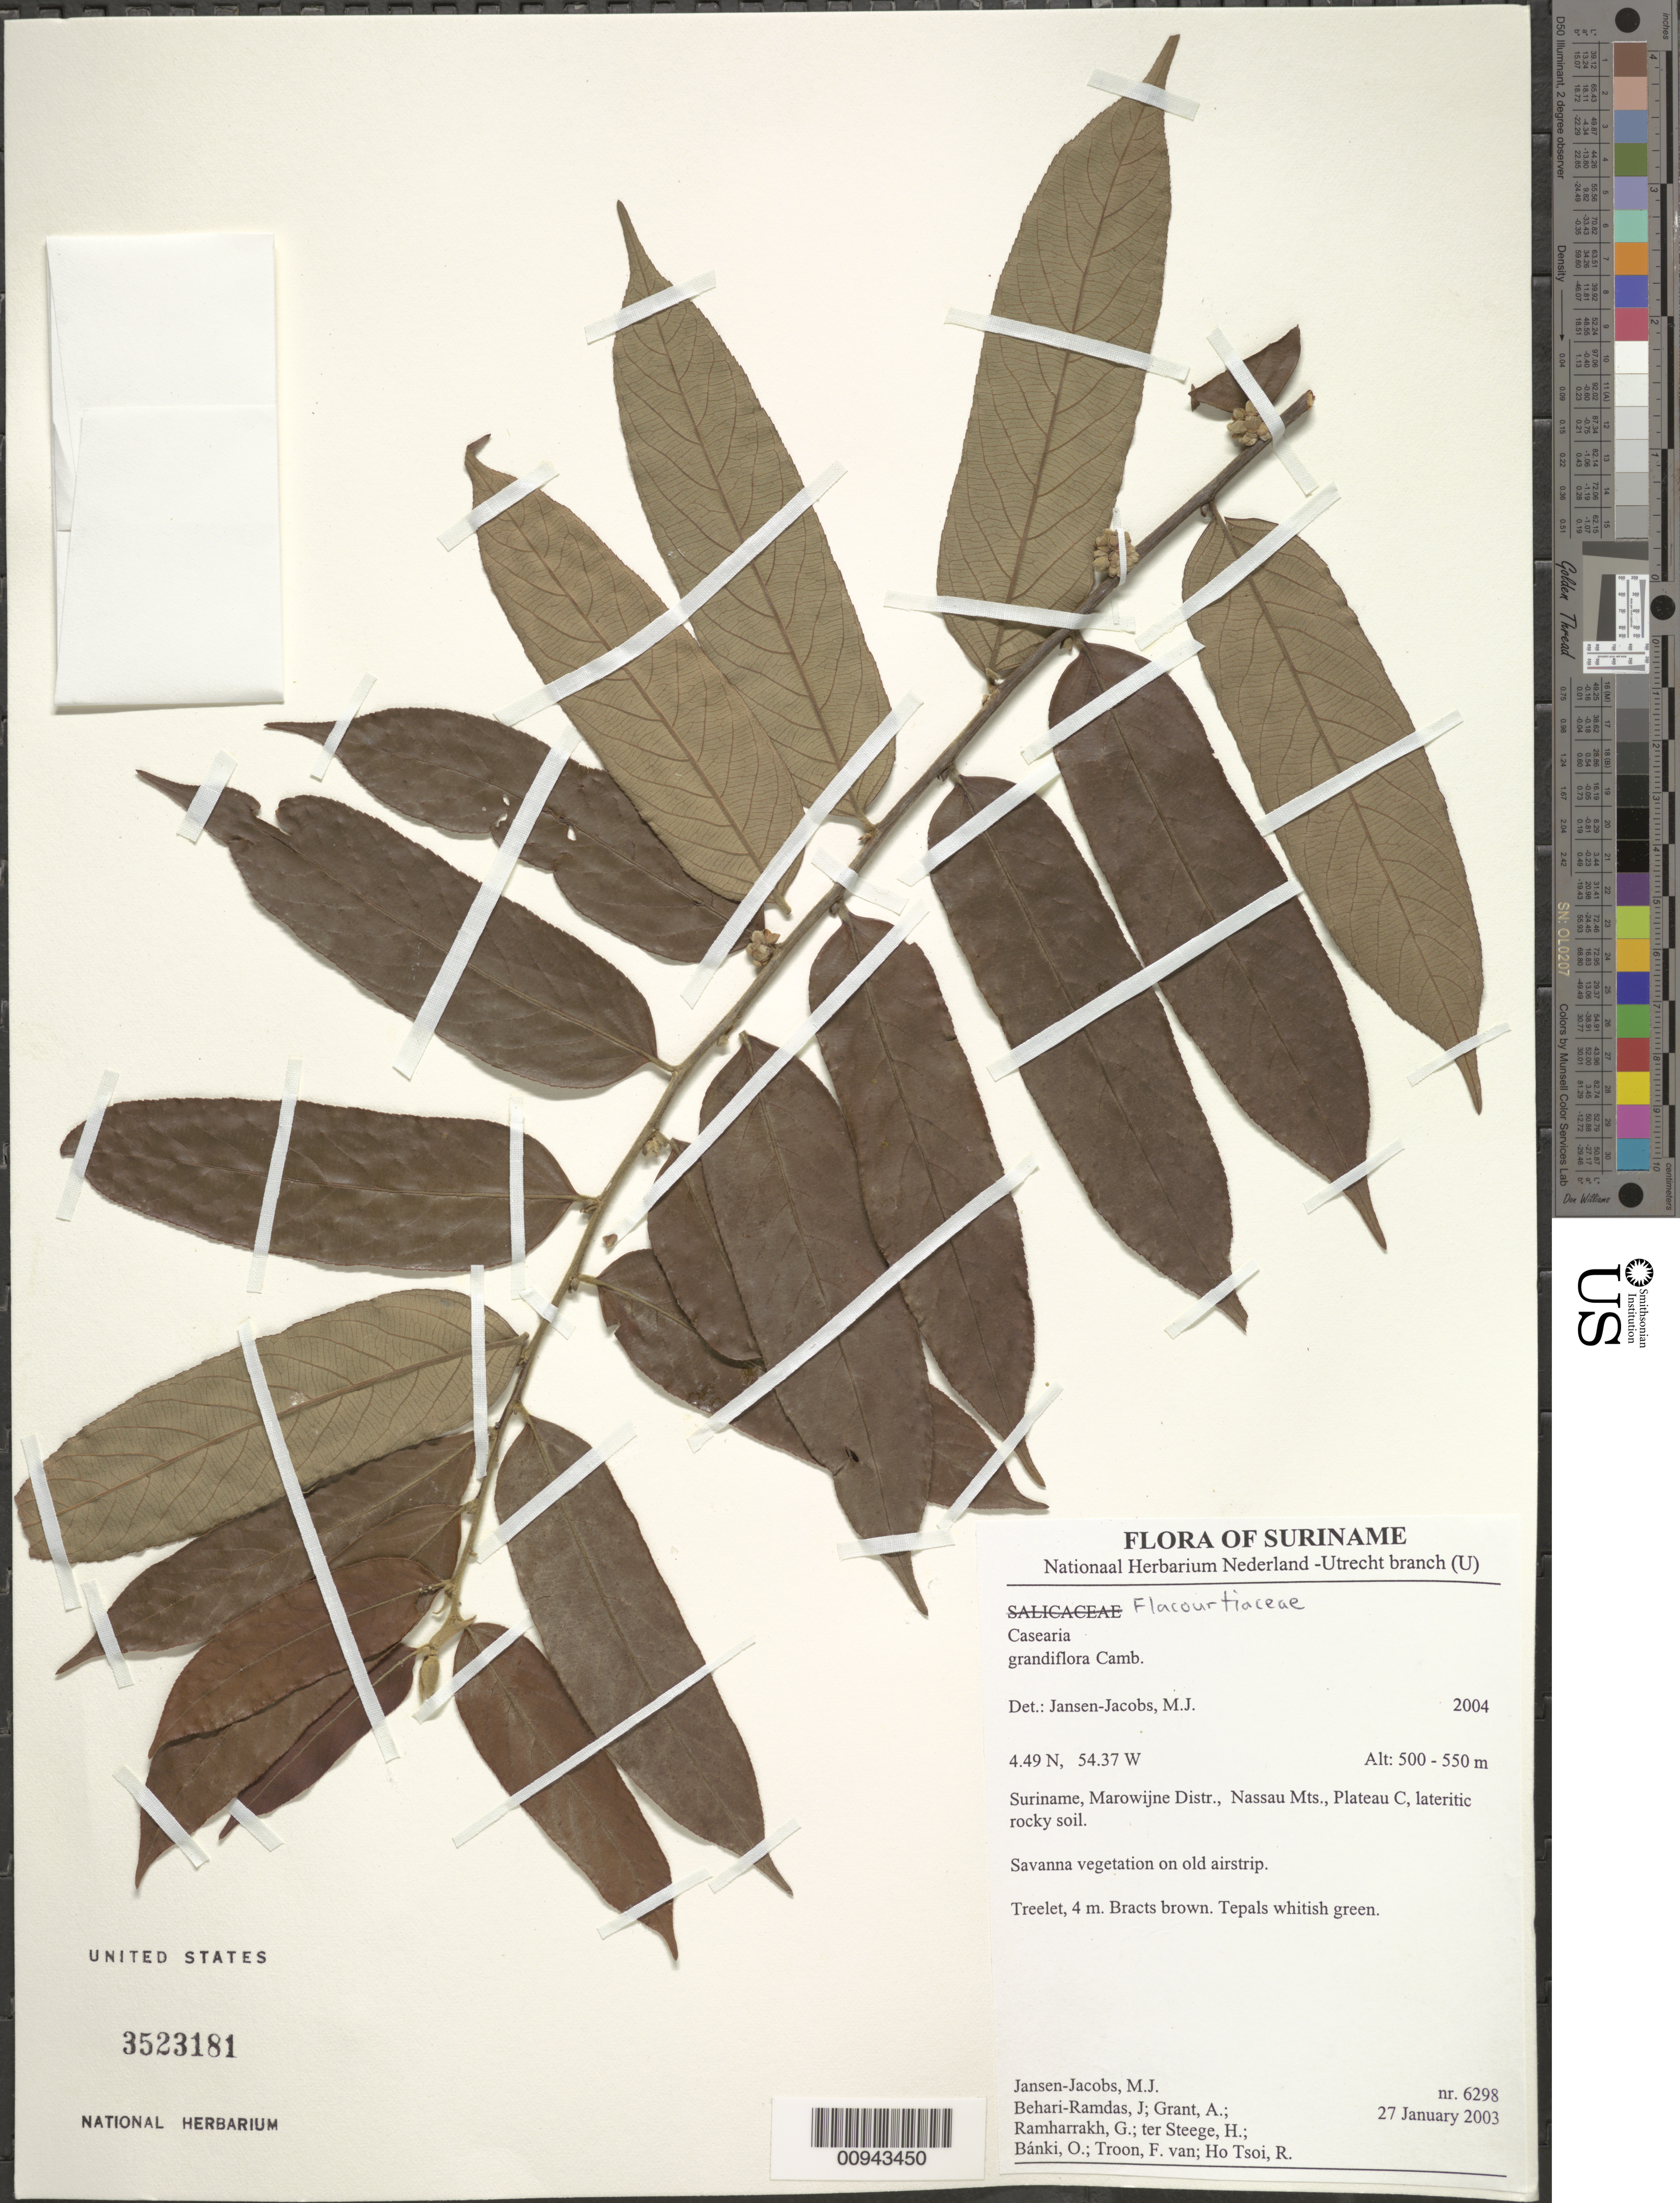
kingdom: Plantae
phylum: Tracheophyta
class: Magnoliopsida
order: Malpighiales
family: Salicaceae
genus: Casearia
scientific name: Casearia grandiflora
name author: Cambess.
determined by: Jansen-Jacobs, M. J., (U), Nationaal Herbarium Nederland, Utrecht University branch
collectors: M. J. Jansen-Jacobs, J. Behari-Ramdas, A. Grant, G. Ramharrakh, H. ter Steege, O. Bánki, F. Van Troon & R. Ho Tsoi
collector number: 6298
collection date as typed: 27-Jan-03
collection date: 2003-01-27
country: Suriname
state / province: Marowijne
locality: Nassau Mts., Plateau C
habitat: Lateritic rocky soil. Savanna vegetation on old airstrip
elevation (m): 500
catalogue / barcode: US 3523181